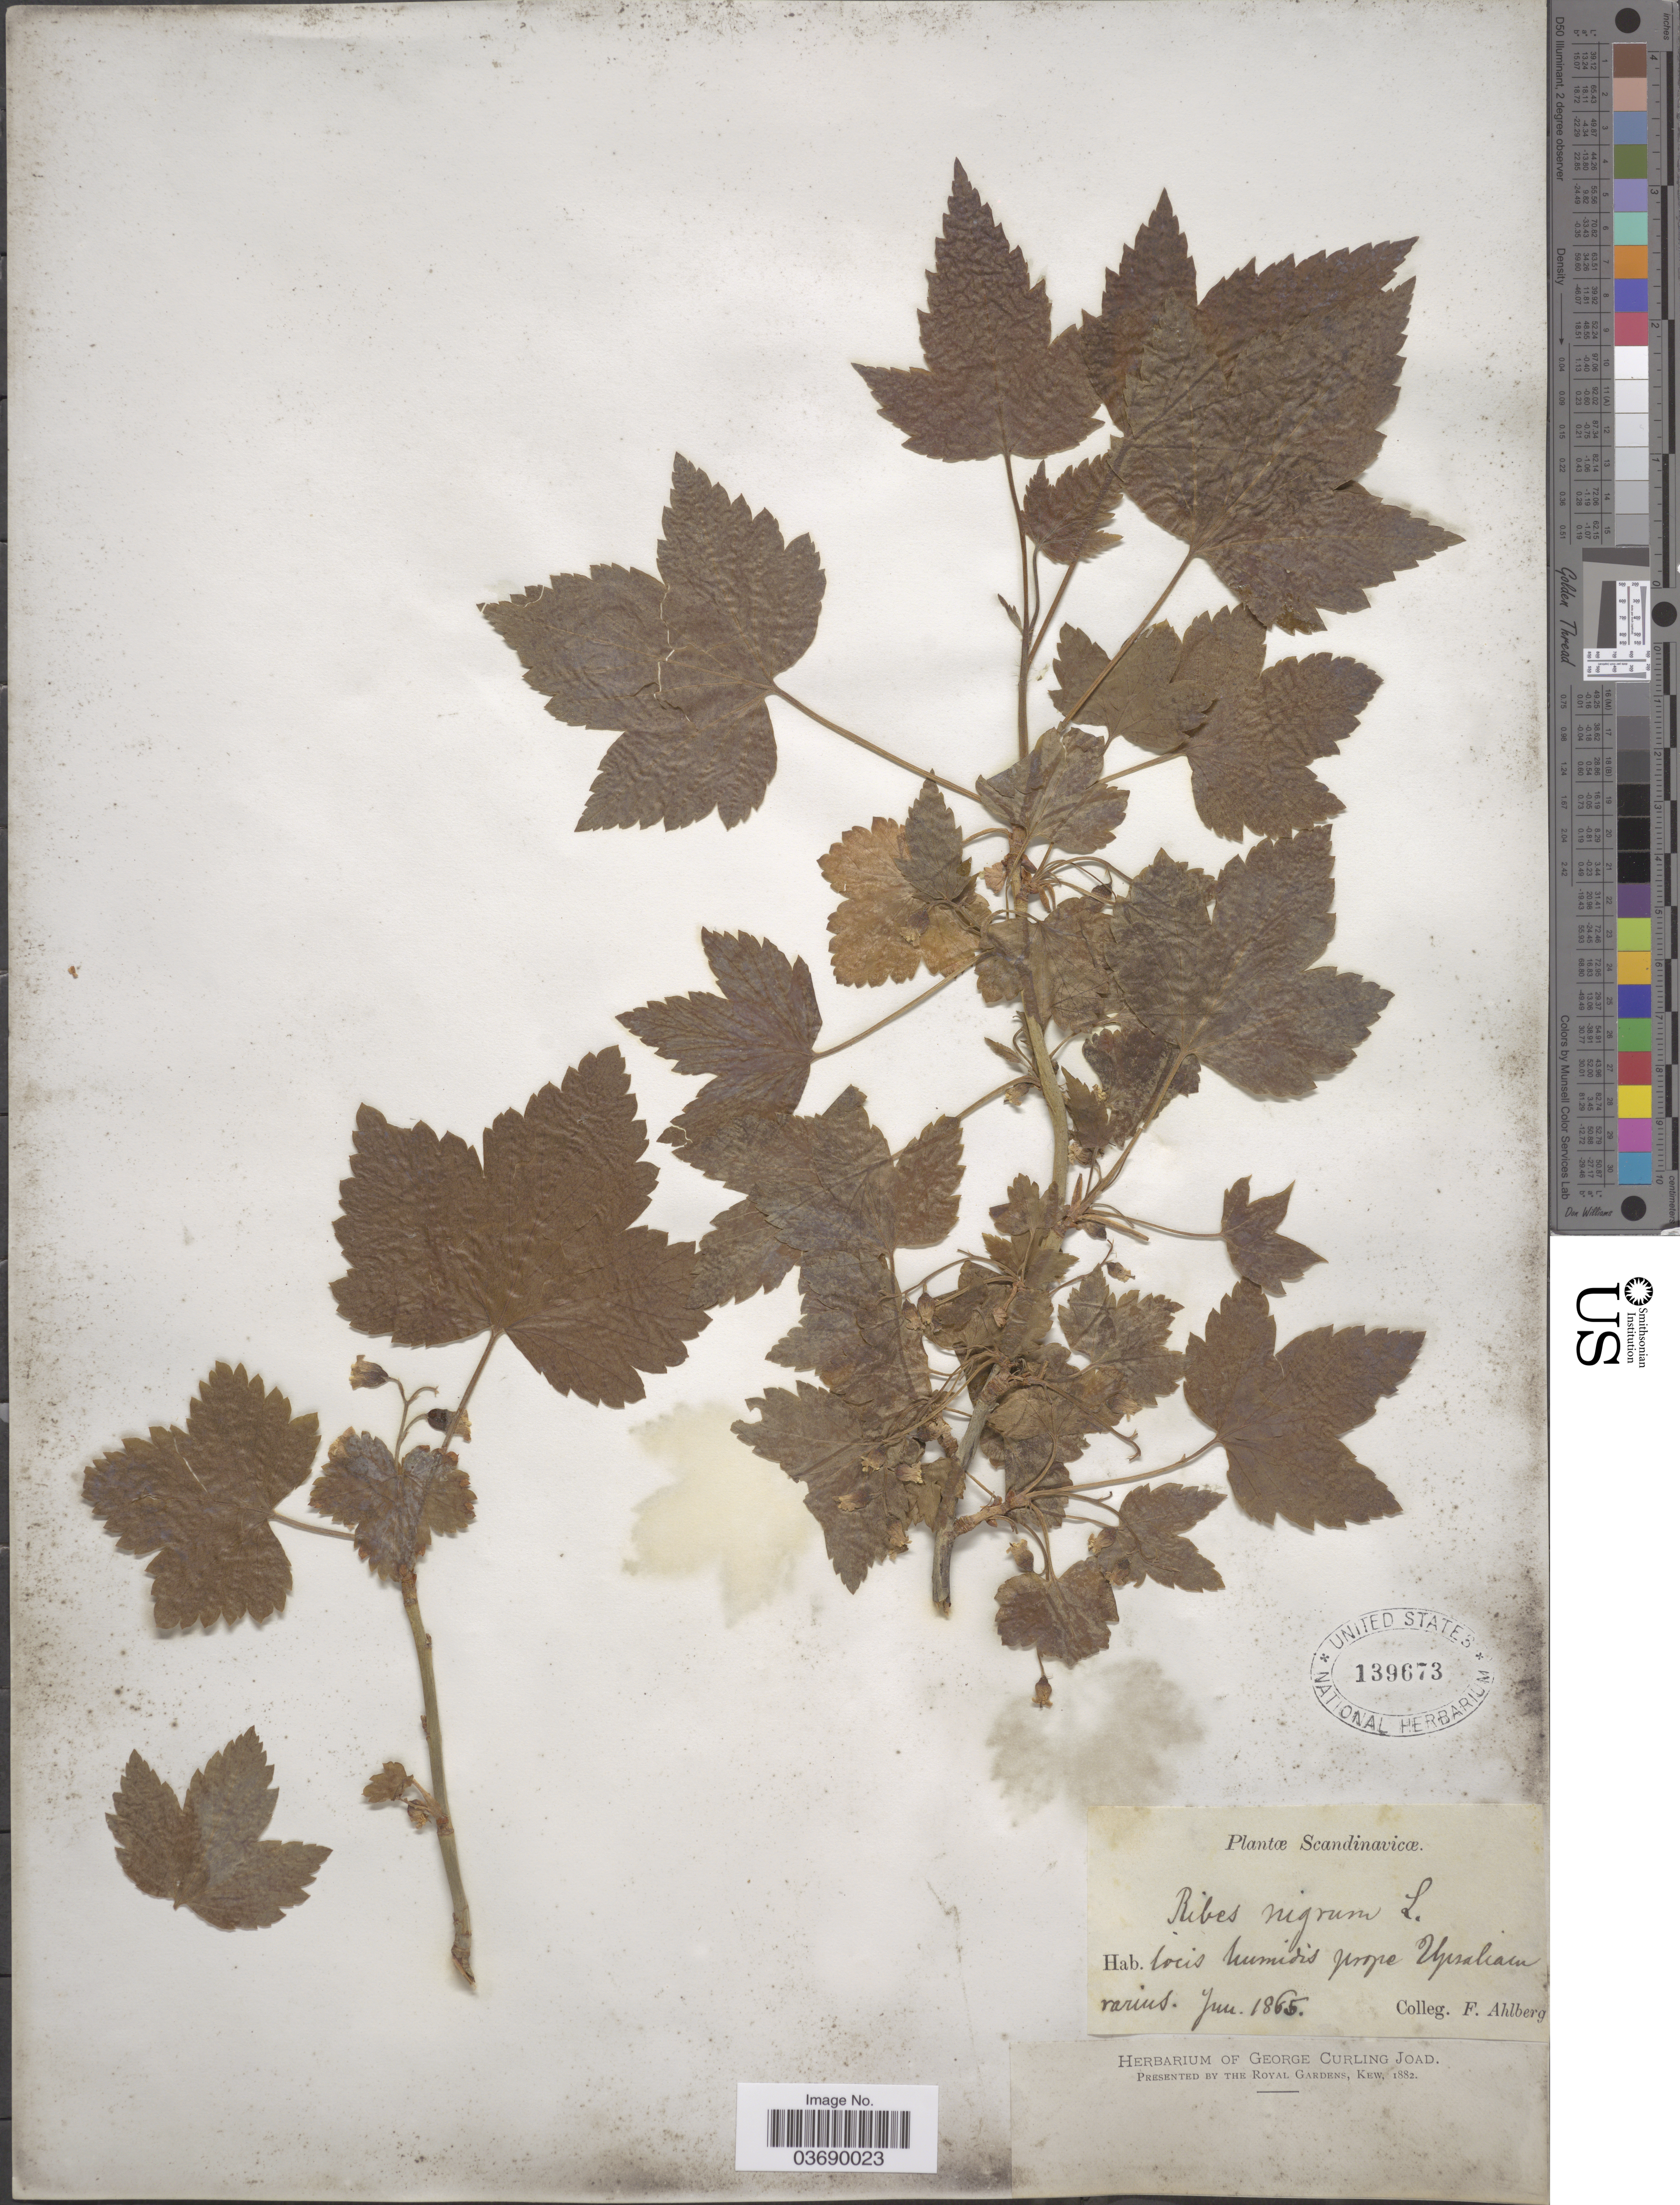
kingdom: Plantae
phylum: Tracheophyta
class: Magnoliopsida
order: Saxifragales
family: Grossulariaceae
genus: Ribes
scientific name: Ribes nigrum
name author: L.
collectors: F. Ahlberg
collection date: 1865-06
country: Sweden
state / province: Uppsala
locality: Scandinavicæ. Locis humidis prope Upsaliam.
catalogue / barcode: US 139673